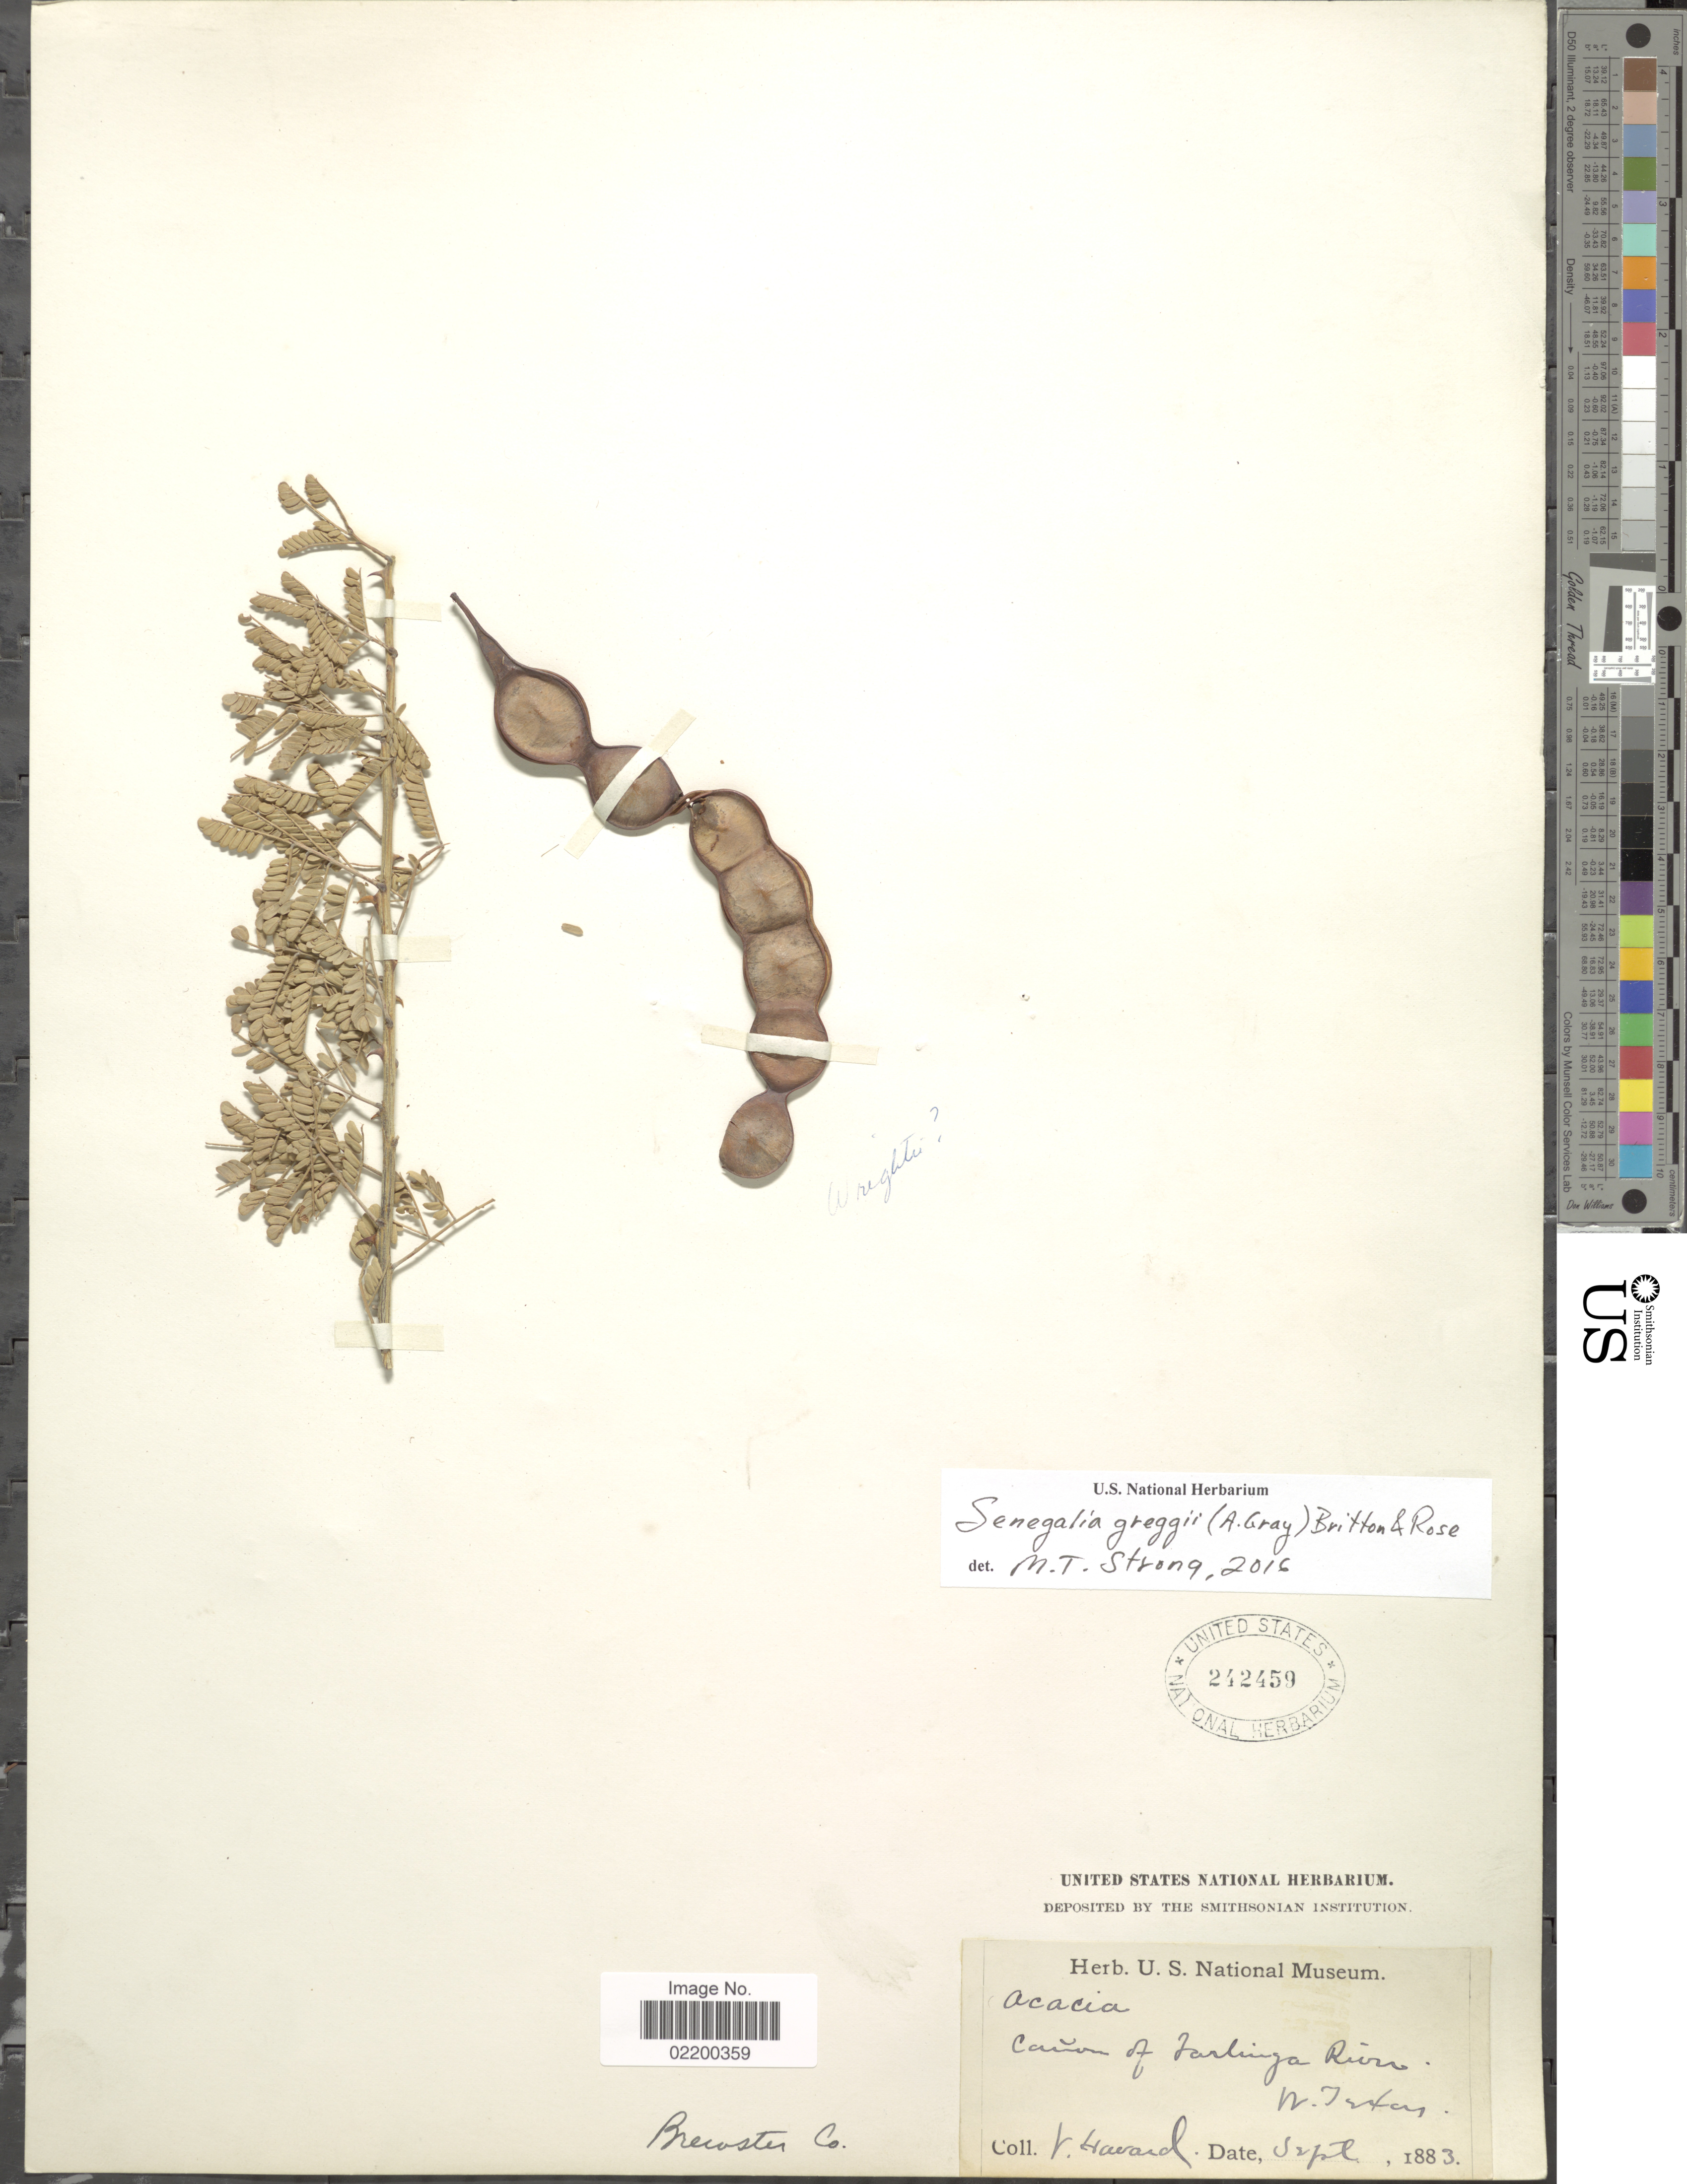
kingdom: Plantae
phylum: Tracheophyta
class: Magnoliopsida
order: Fabales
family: Fabaceae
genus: Senegalia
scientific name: Senegalia greggii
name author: (A. Gray) Britton & Rose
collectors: V. Havard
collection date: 1883-09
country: United States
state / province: Texas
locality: Cañon of Tarlinga River, W. Texas, Brewster Co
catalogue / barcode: US 242459